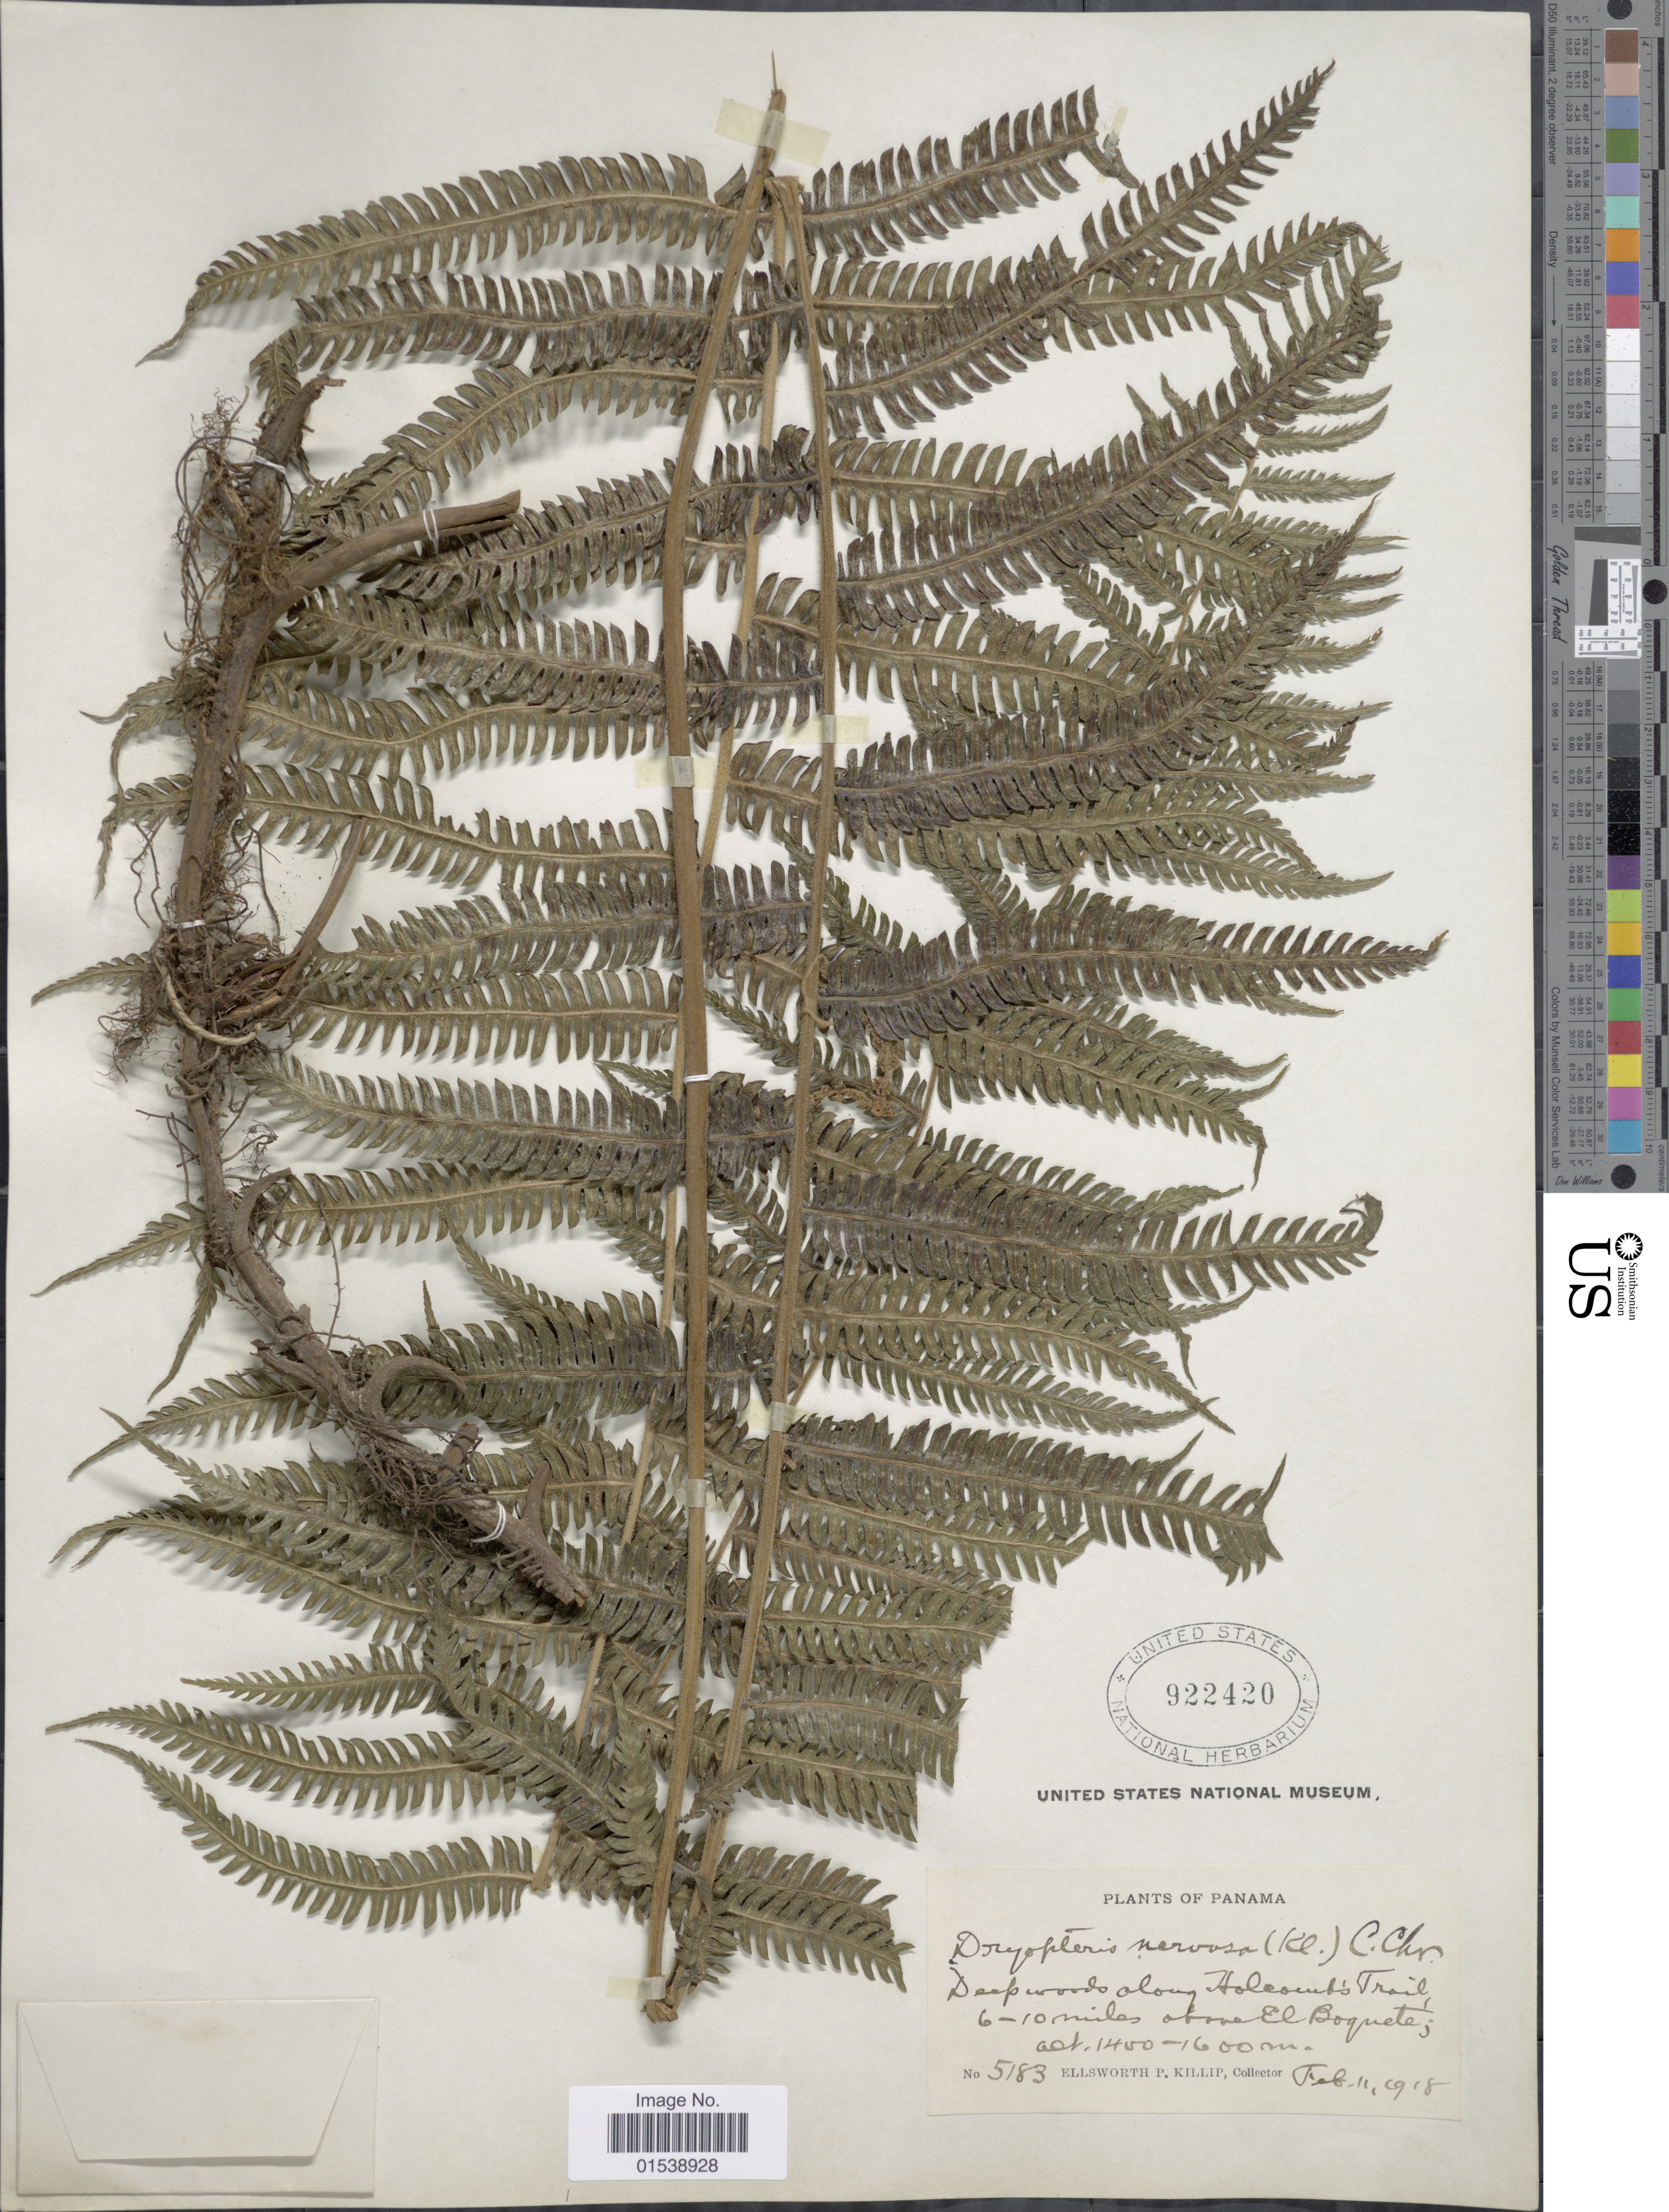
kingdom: Plantae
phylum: Tracheophyta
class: Polypodiopsida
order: Polypodiales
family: Thelypteridaceae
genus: Amauropelta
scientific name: Amauropelta rudis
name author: (Kunze) Pic. Serm.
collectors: E. P. Killip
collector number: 5183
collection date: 1918-02-11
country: Panama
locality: Deep woods along Holcomb's Trail, 6-10 miles above El Boquete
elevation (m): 1400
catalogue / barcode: US 922420